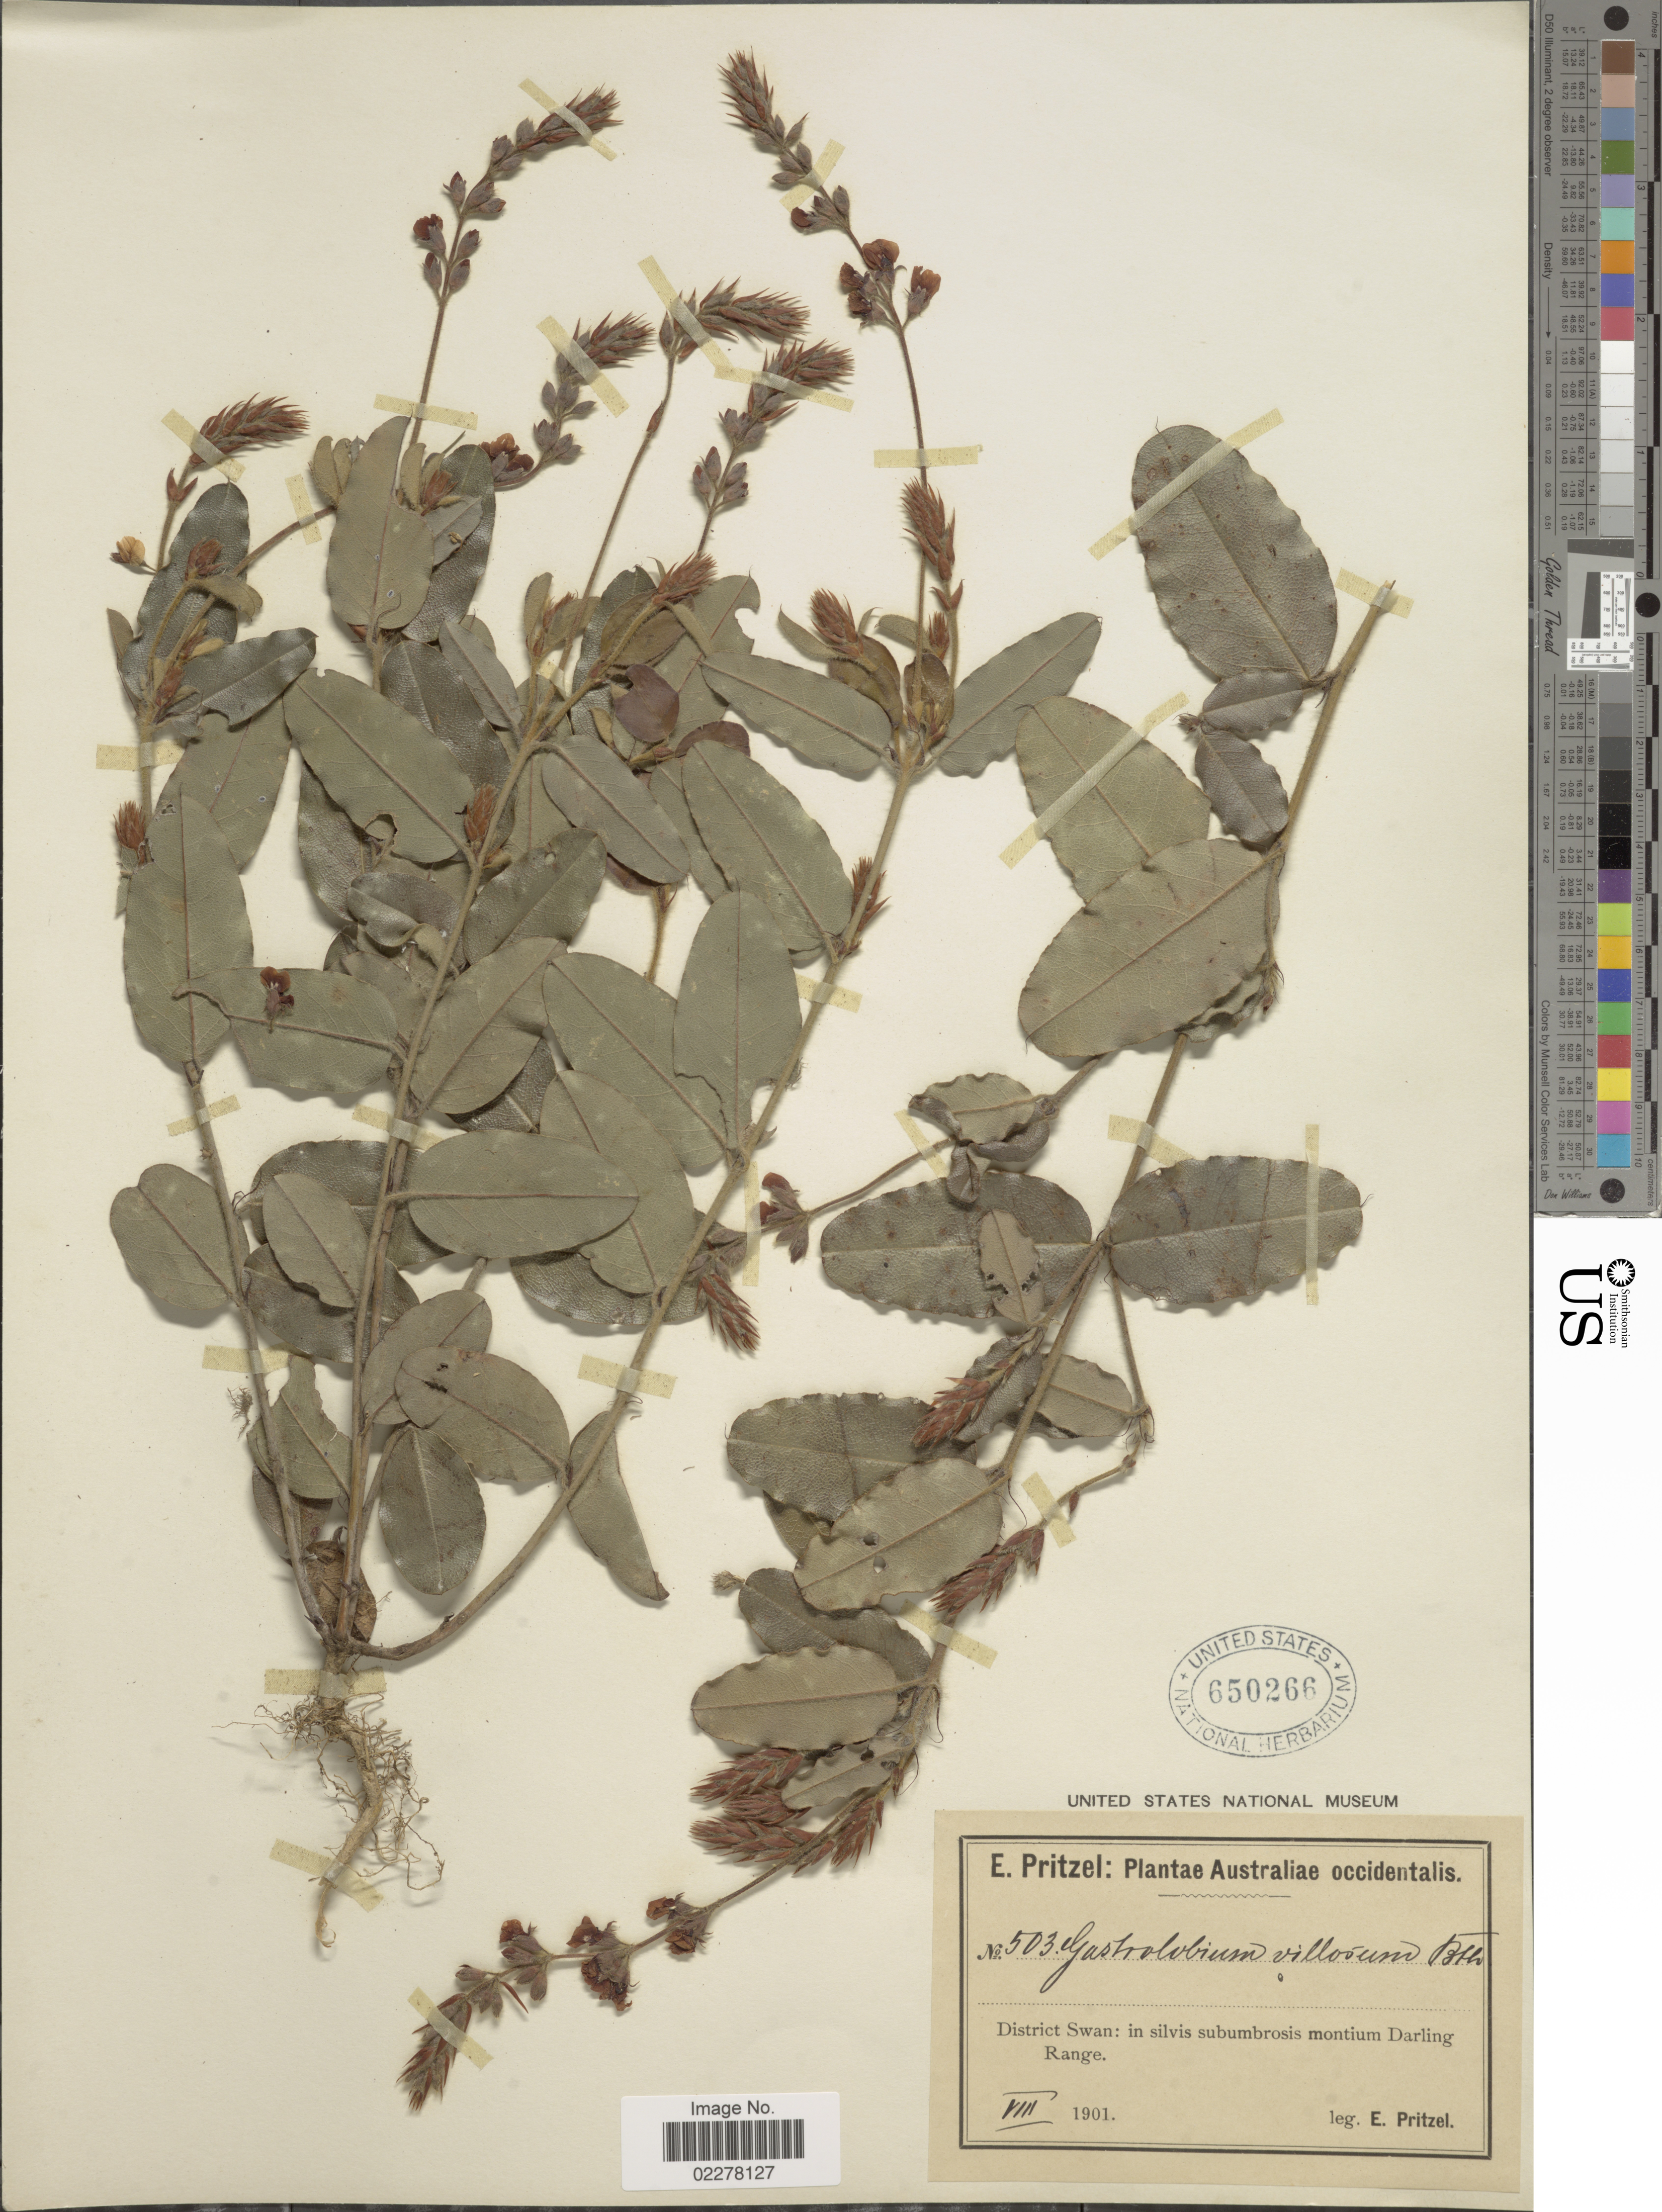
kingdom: Plantae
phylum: Tracheophyta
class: Magnoliopsida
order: Fabales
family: Fabaceae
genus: Gastrolobium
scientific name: Gastrolobium villosum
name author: Benth.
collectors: E. G. Pritzel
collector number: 503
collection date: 1901-09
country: Australia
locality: Australiae occidentalis. District Swan: in silvis subumbrosis montium Darling Range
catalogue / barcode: US 650266